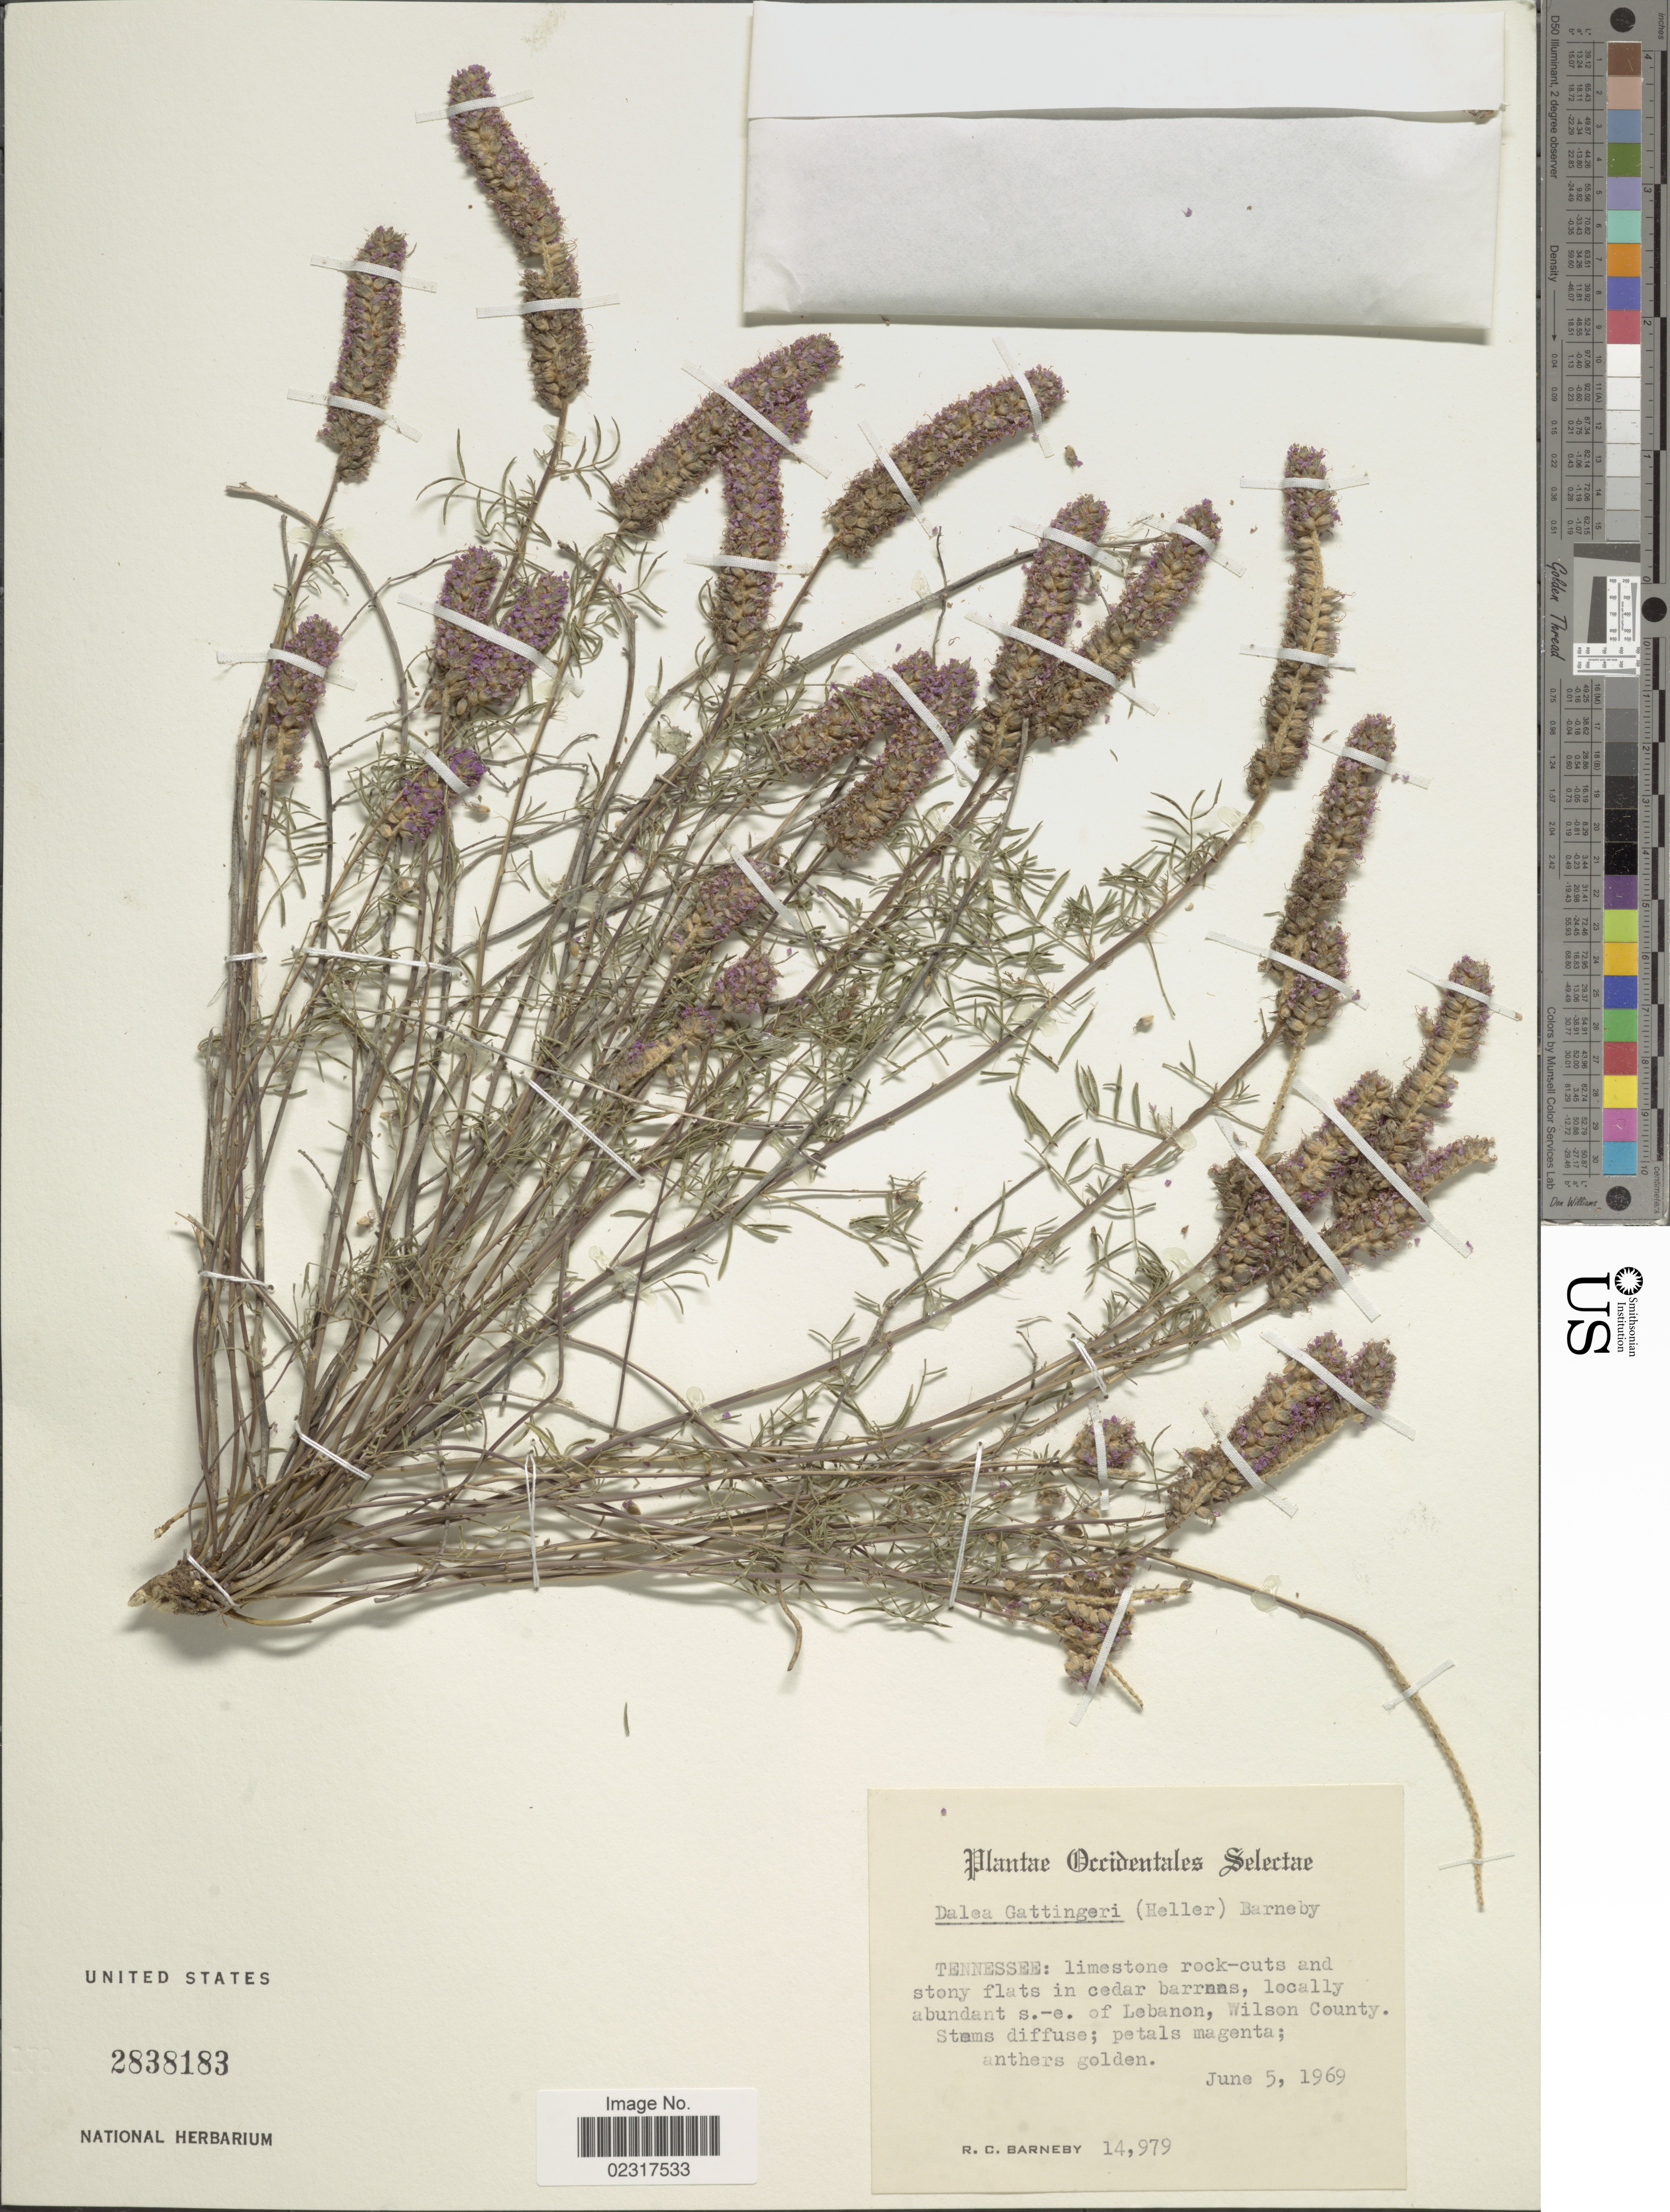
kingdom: Plantae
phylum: Tracheophyta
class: Magnoliopsida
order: Fabales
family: Fabaceae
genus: Dalea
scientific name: Dalea gattingeri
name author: (A. Heller) Barneby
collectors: R. C. Barneby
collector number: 14979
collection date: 1969-06-05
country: United States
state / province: Tennessee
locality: Occidentales selectae, in cedar barrens; locally abundant s.-e. of Labanon, Wilson County.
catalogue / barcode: US 2838183